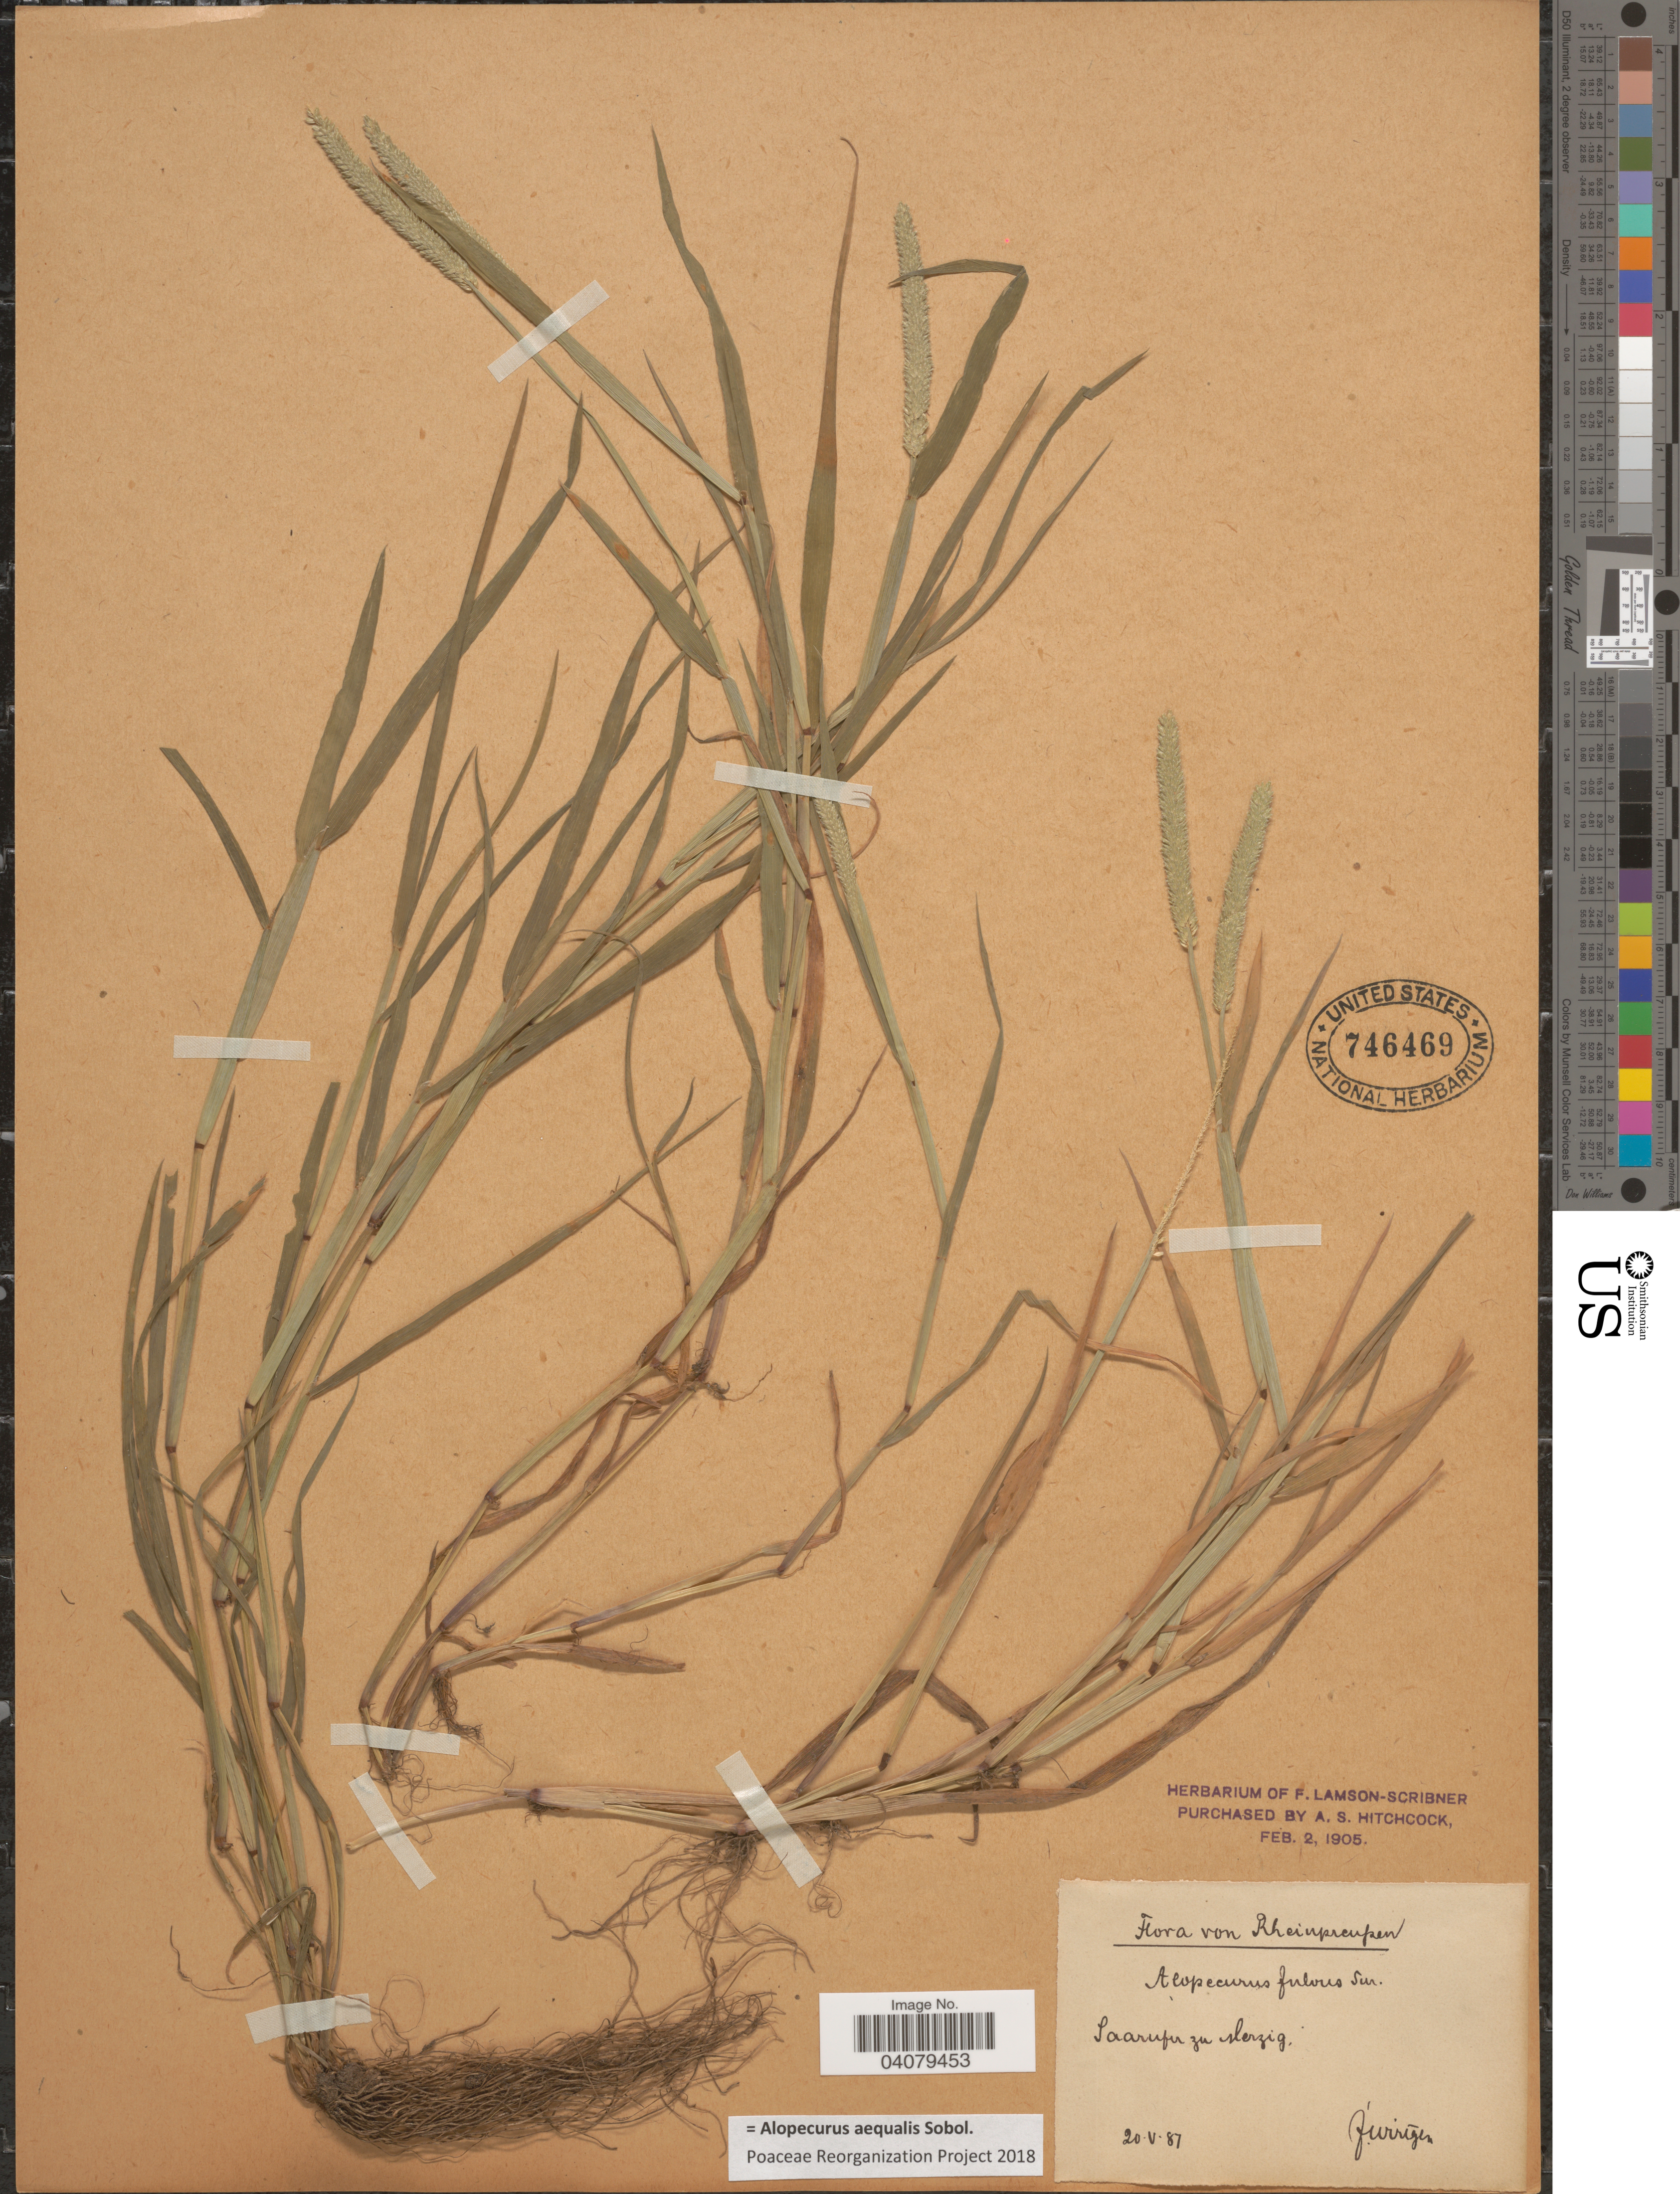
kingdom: Plantae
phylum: Tracheophyta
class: Liliopsida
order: Poales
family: Poaceae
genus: Alopecurus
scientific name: Alopecurus arundinaceus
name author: Poir.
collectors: F. Wirtgen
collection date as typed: Transcribed d/m/y: 20/5/87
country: Germany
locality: Rheinpreussen. Saarufer zu Herzig.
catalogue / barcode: US 746469